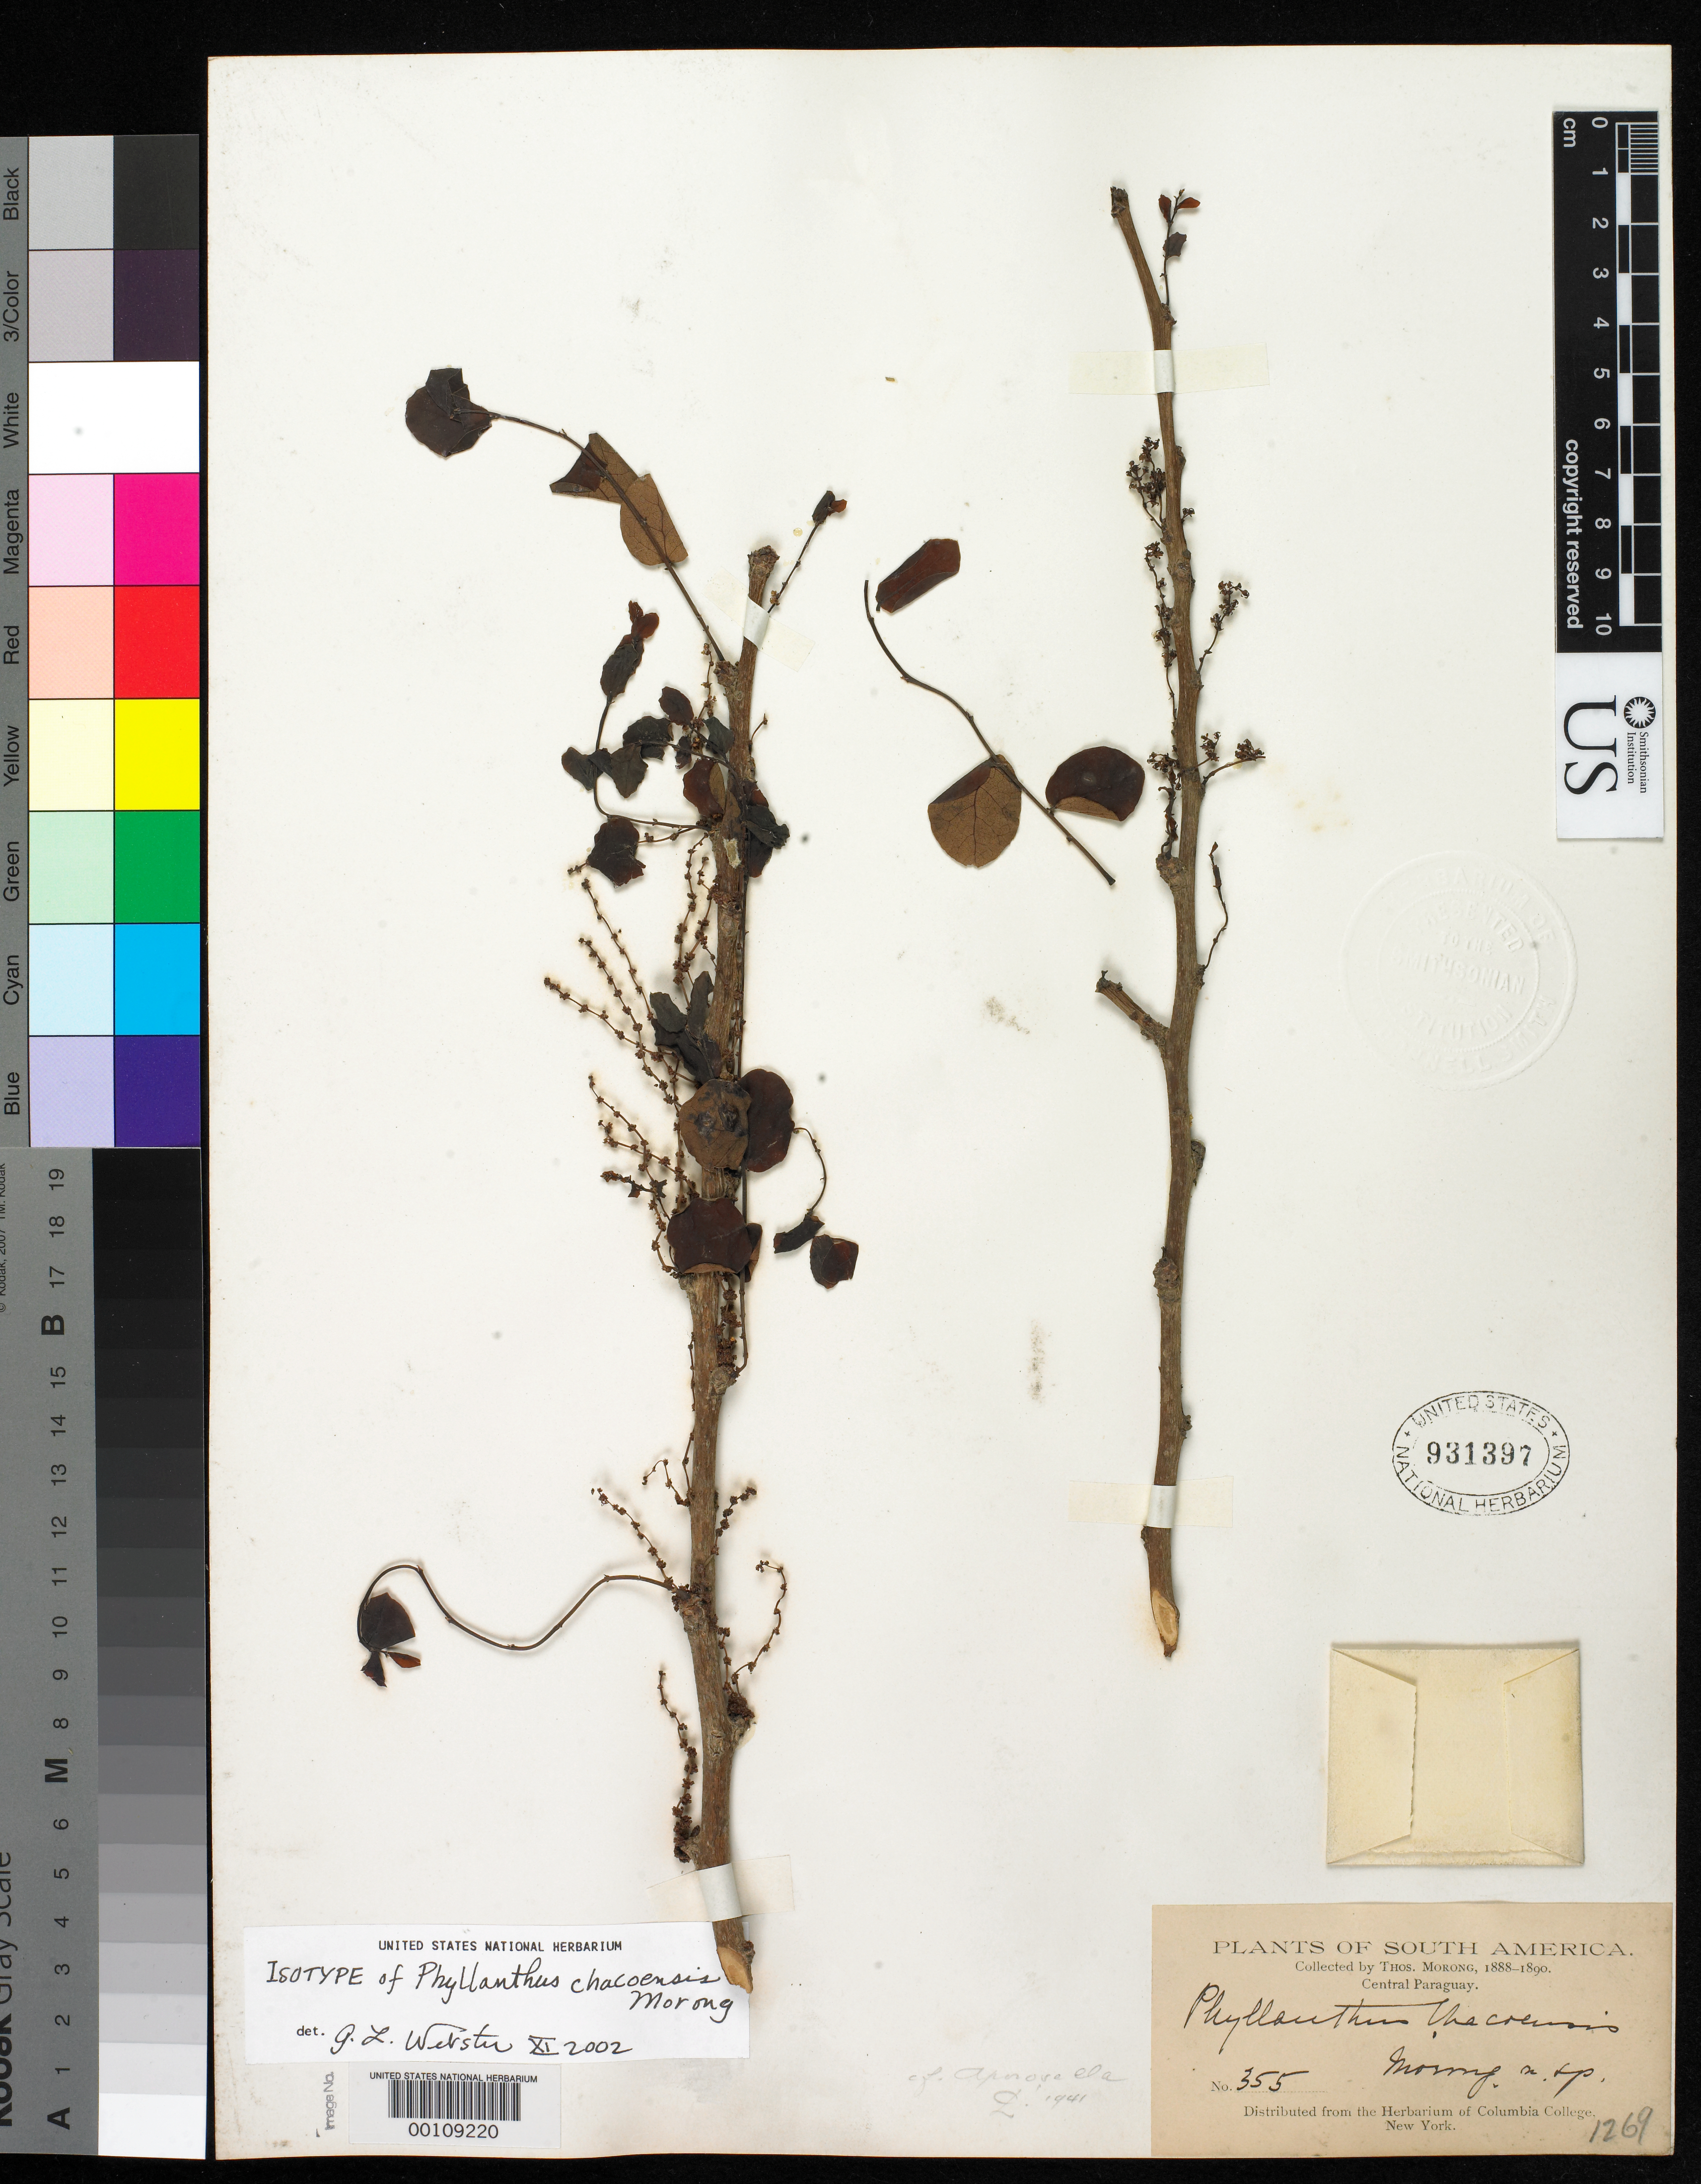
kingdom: Plantae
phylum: Tracheophyta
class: Magnoliopsida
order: Malpighiales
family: Phyllanthaceae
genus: Phyllanthus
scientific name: Phyllanthus chacoensis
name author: (Morong) Morong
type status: Type Collection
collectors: T. Morong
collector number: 355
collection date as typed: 1888 to -- --- 1890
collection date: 1888/1890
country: Paraguay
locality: Central Paraguay.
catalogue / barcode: US 931397